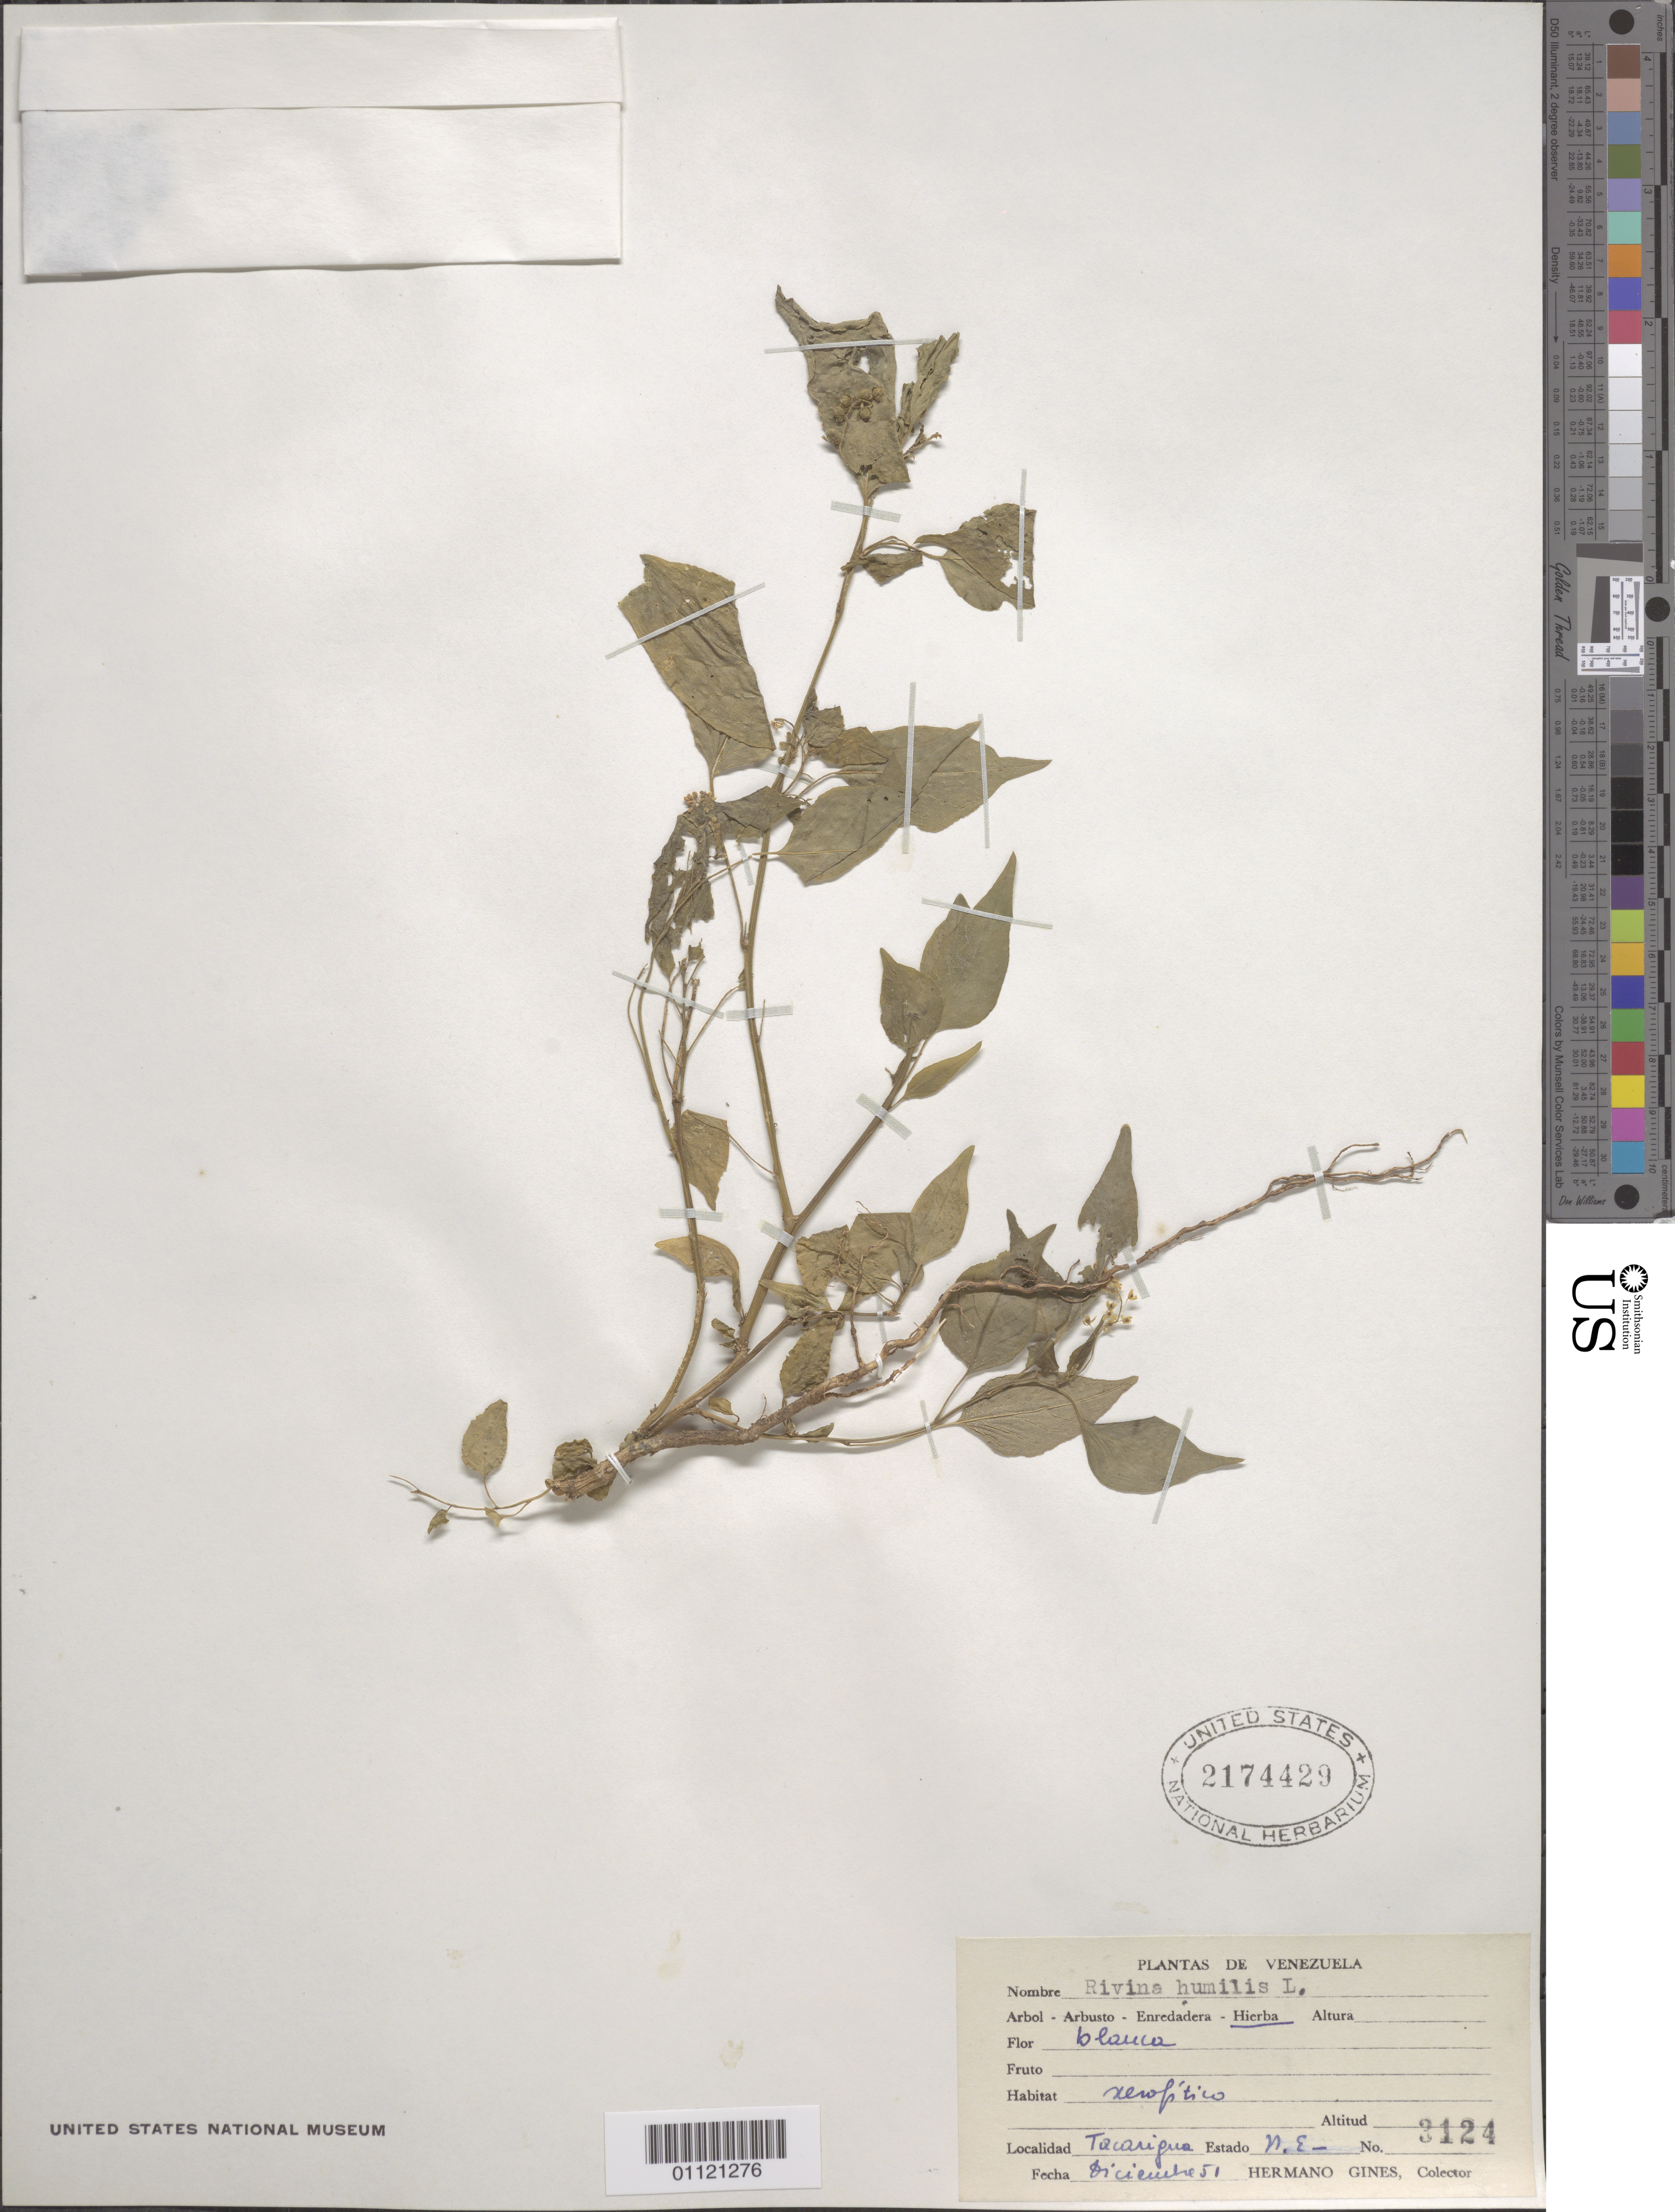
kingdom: Plantae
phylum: Tracheophyta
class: Magnoliopsida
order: Caryophyllales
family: Phytolaccaceae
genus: Rivina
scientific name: Rivina humilis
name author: L.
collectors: Bro. Gines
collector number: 3124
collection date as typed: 01 Dec 1951 to 31 Dec 1951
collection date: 1951-12-01/1951-12-31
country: Venezuela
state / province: Nueva Esparta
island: Margarita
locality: Tacarigua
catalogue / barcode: US 2174429